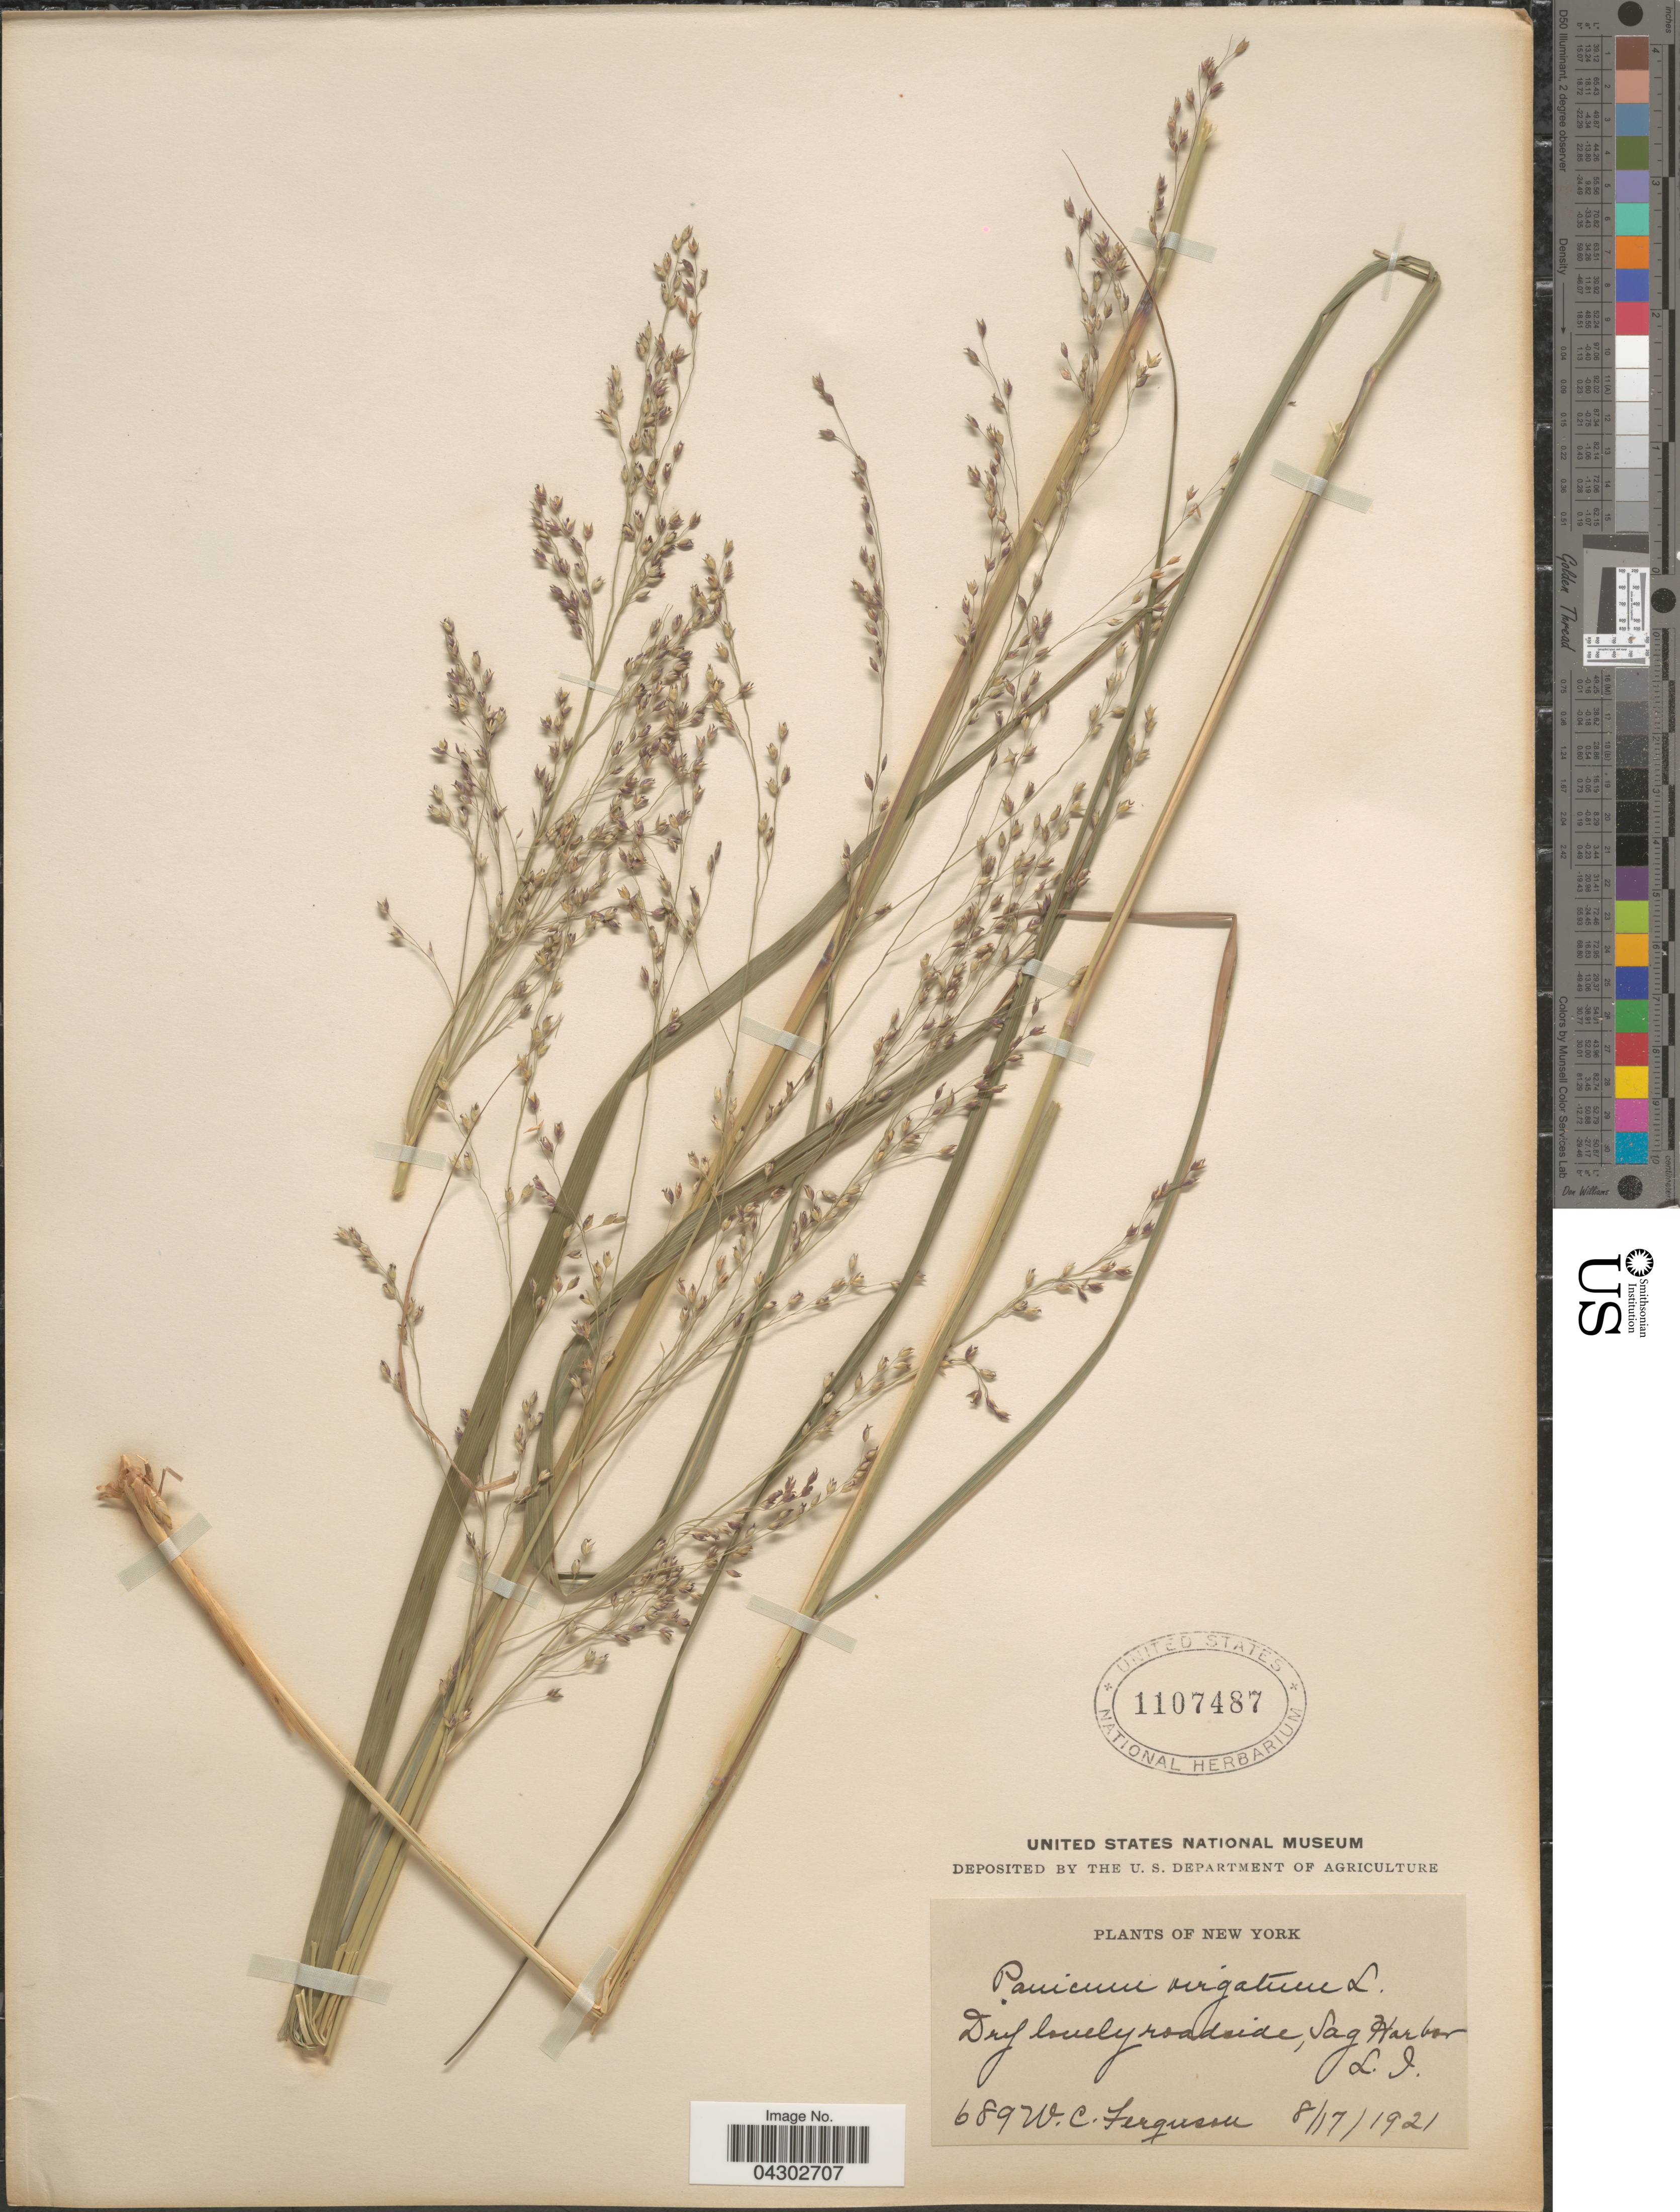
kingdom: Plantae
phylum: Tracheophyta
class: Liliopsida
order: Poales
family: Poaceae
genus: Panicum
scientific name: Panicum virgatum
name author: L.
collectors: W. Ferguson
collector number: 689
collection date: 1921-08-17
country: United States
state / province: New York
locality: Sag Harbor, L. I.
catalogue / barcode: US 1107487